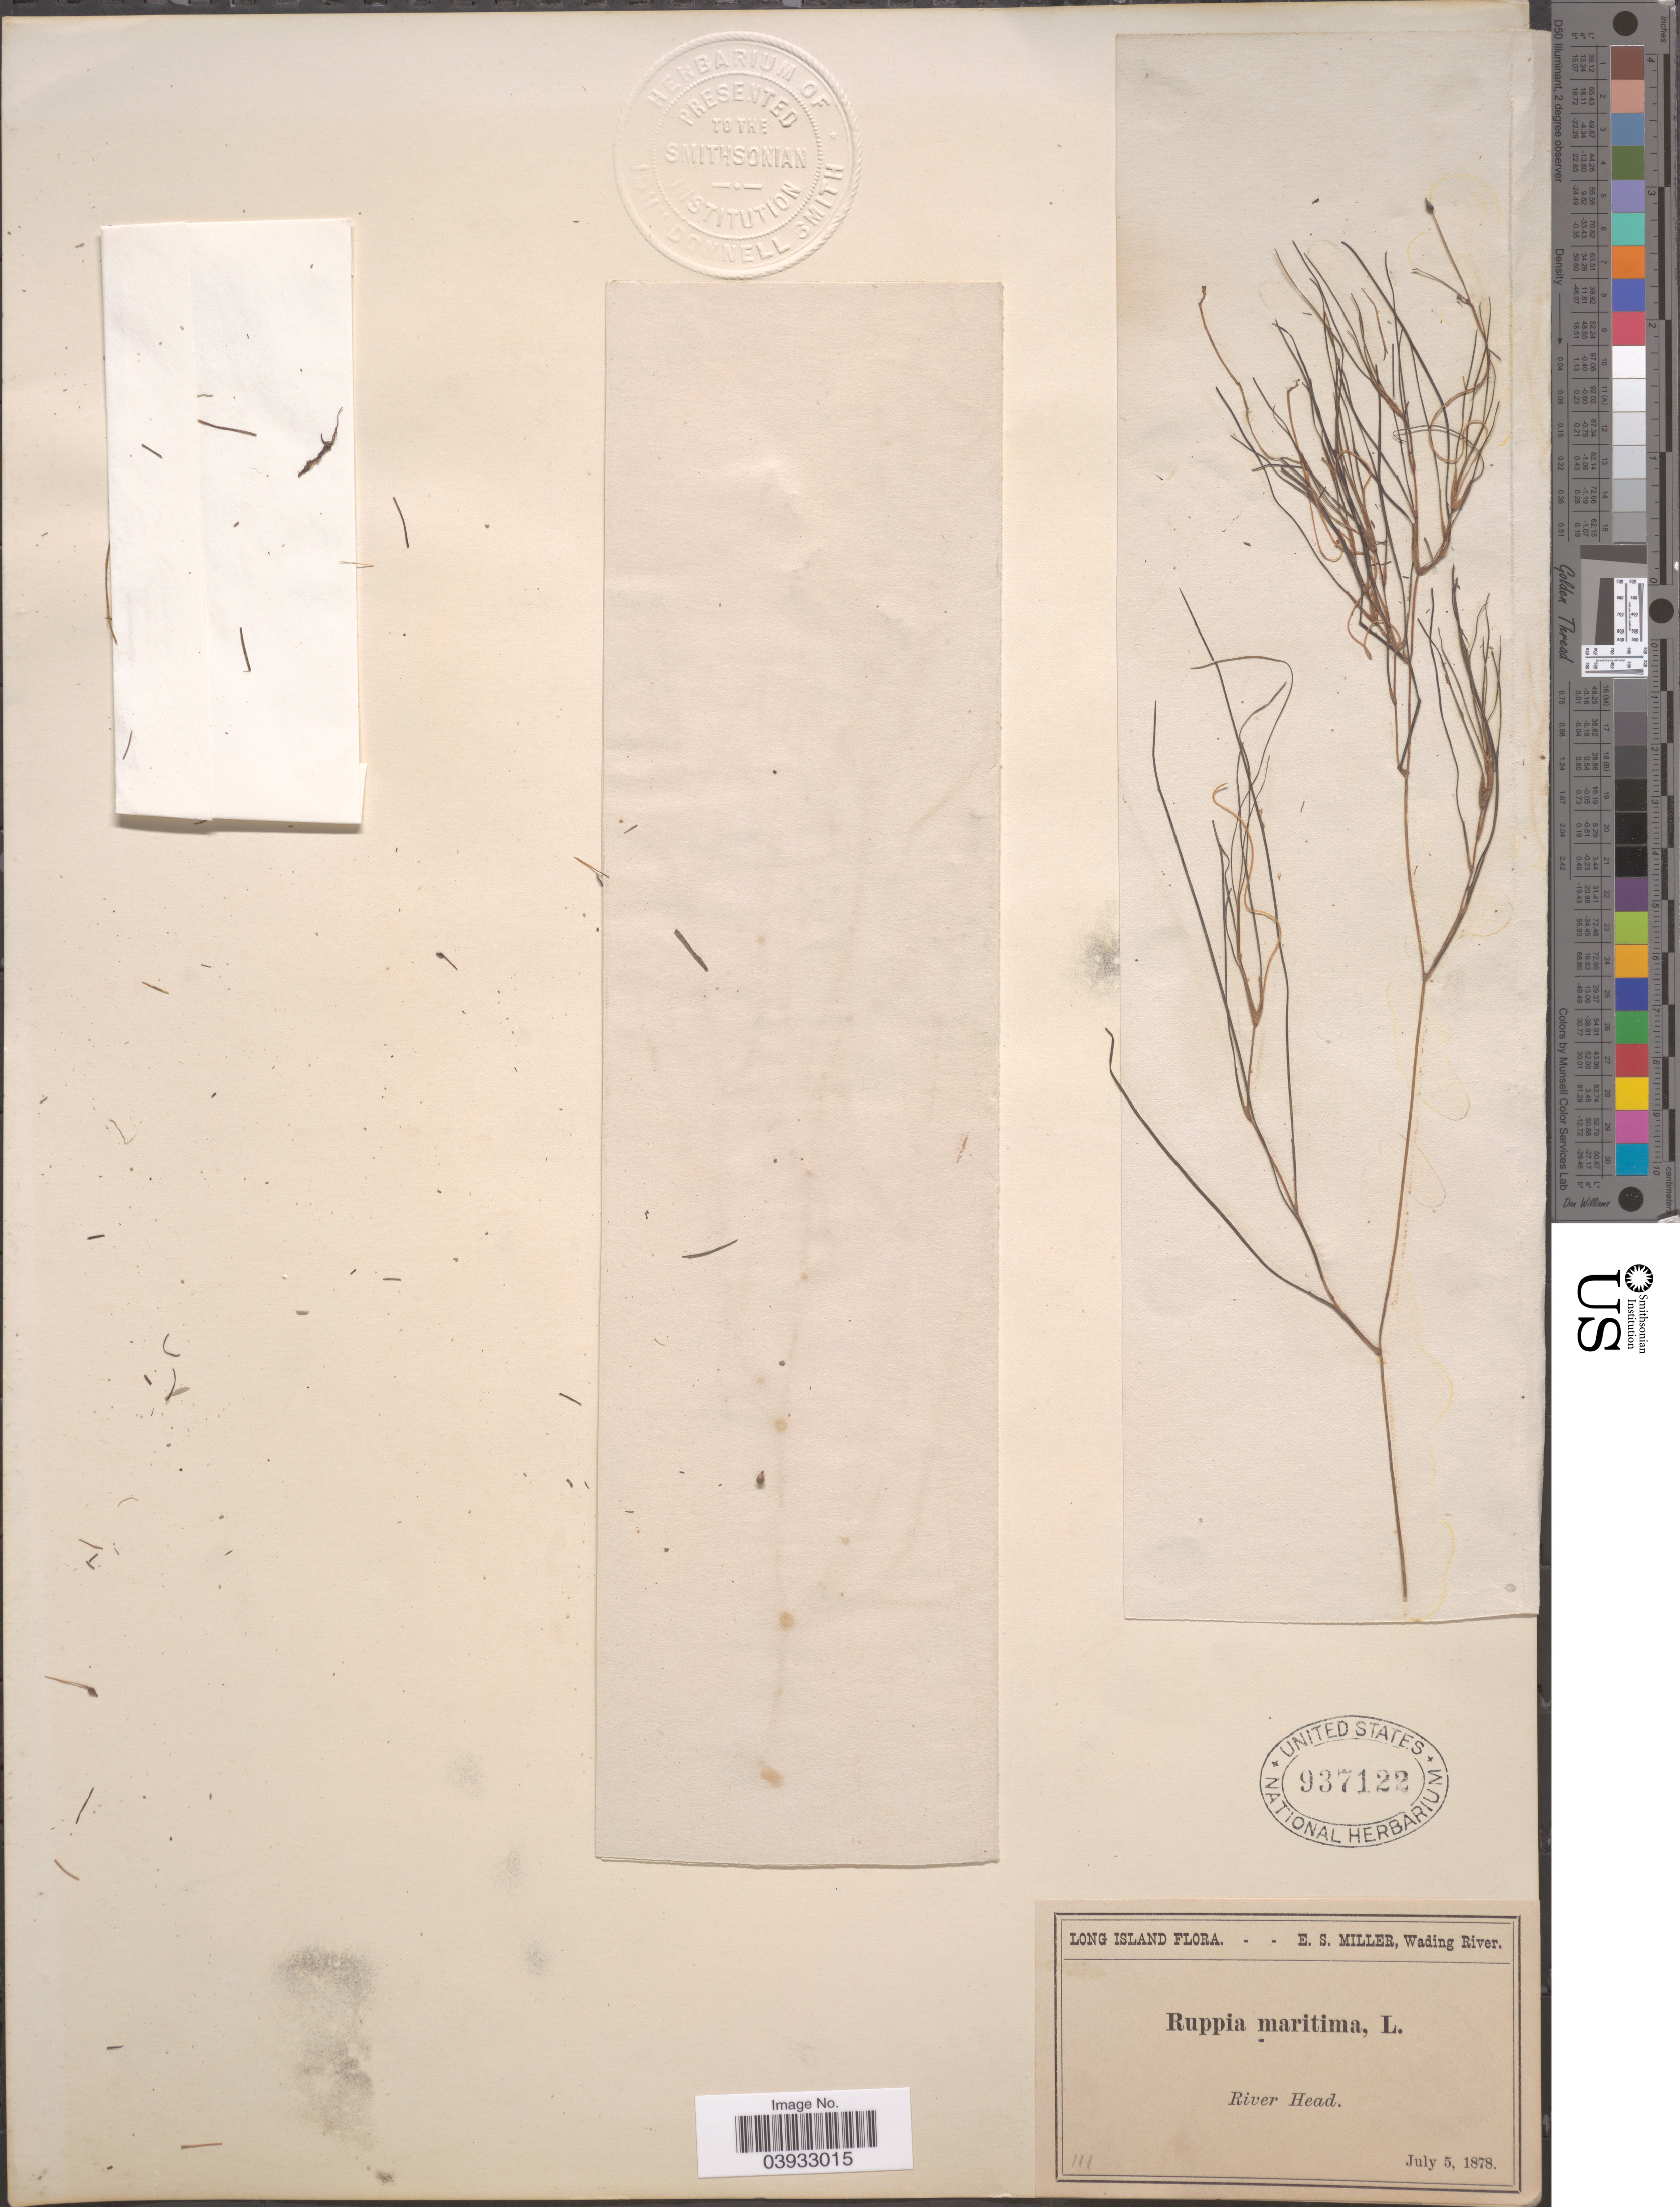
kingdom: Plantae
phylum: Tracheophyta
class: Liliopsida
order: Alismatales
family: Ruppiaceae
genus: Ruppia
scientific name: Ruppia maritima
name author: L.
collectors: E. S. Miller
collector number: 111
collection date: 1878-07-05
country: United States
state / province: New York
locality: Long Island. River Head.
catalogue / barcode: US 937122